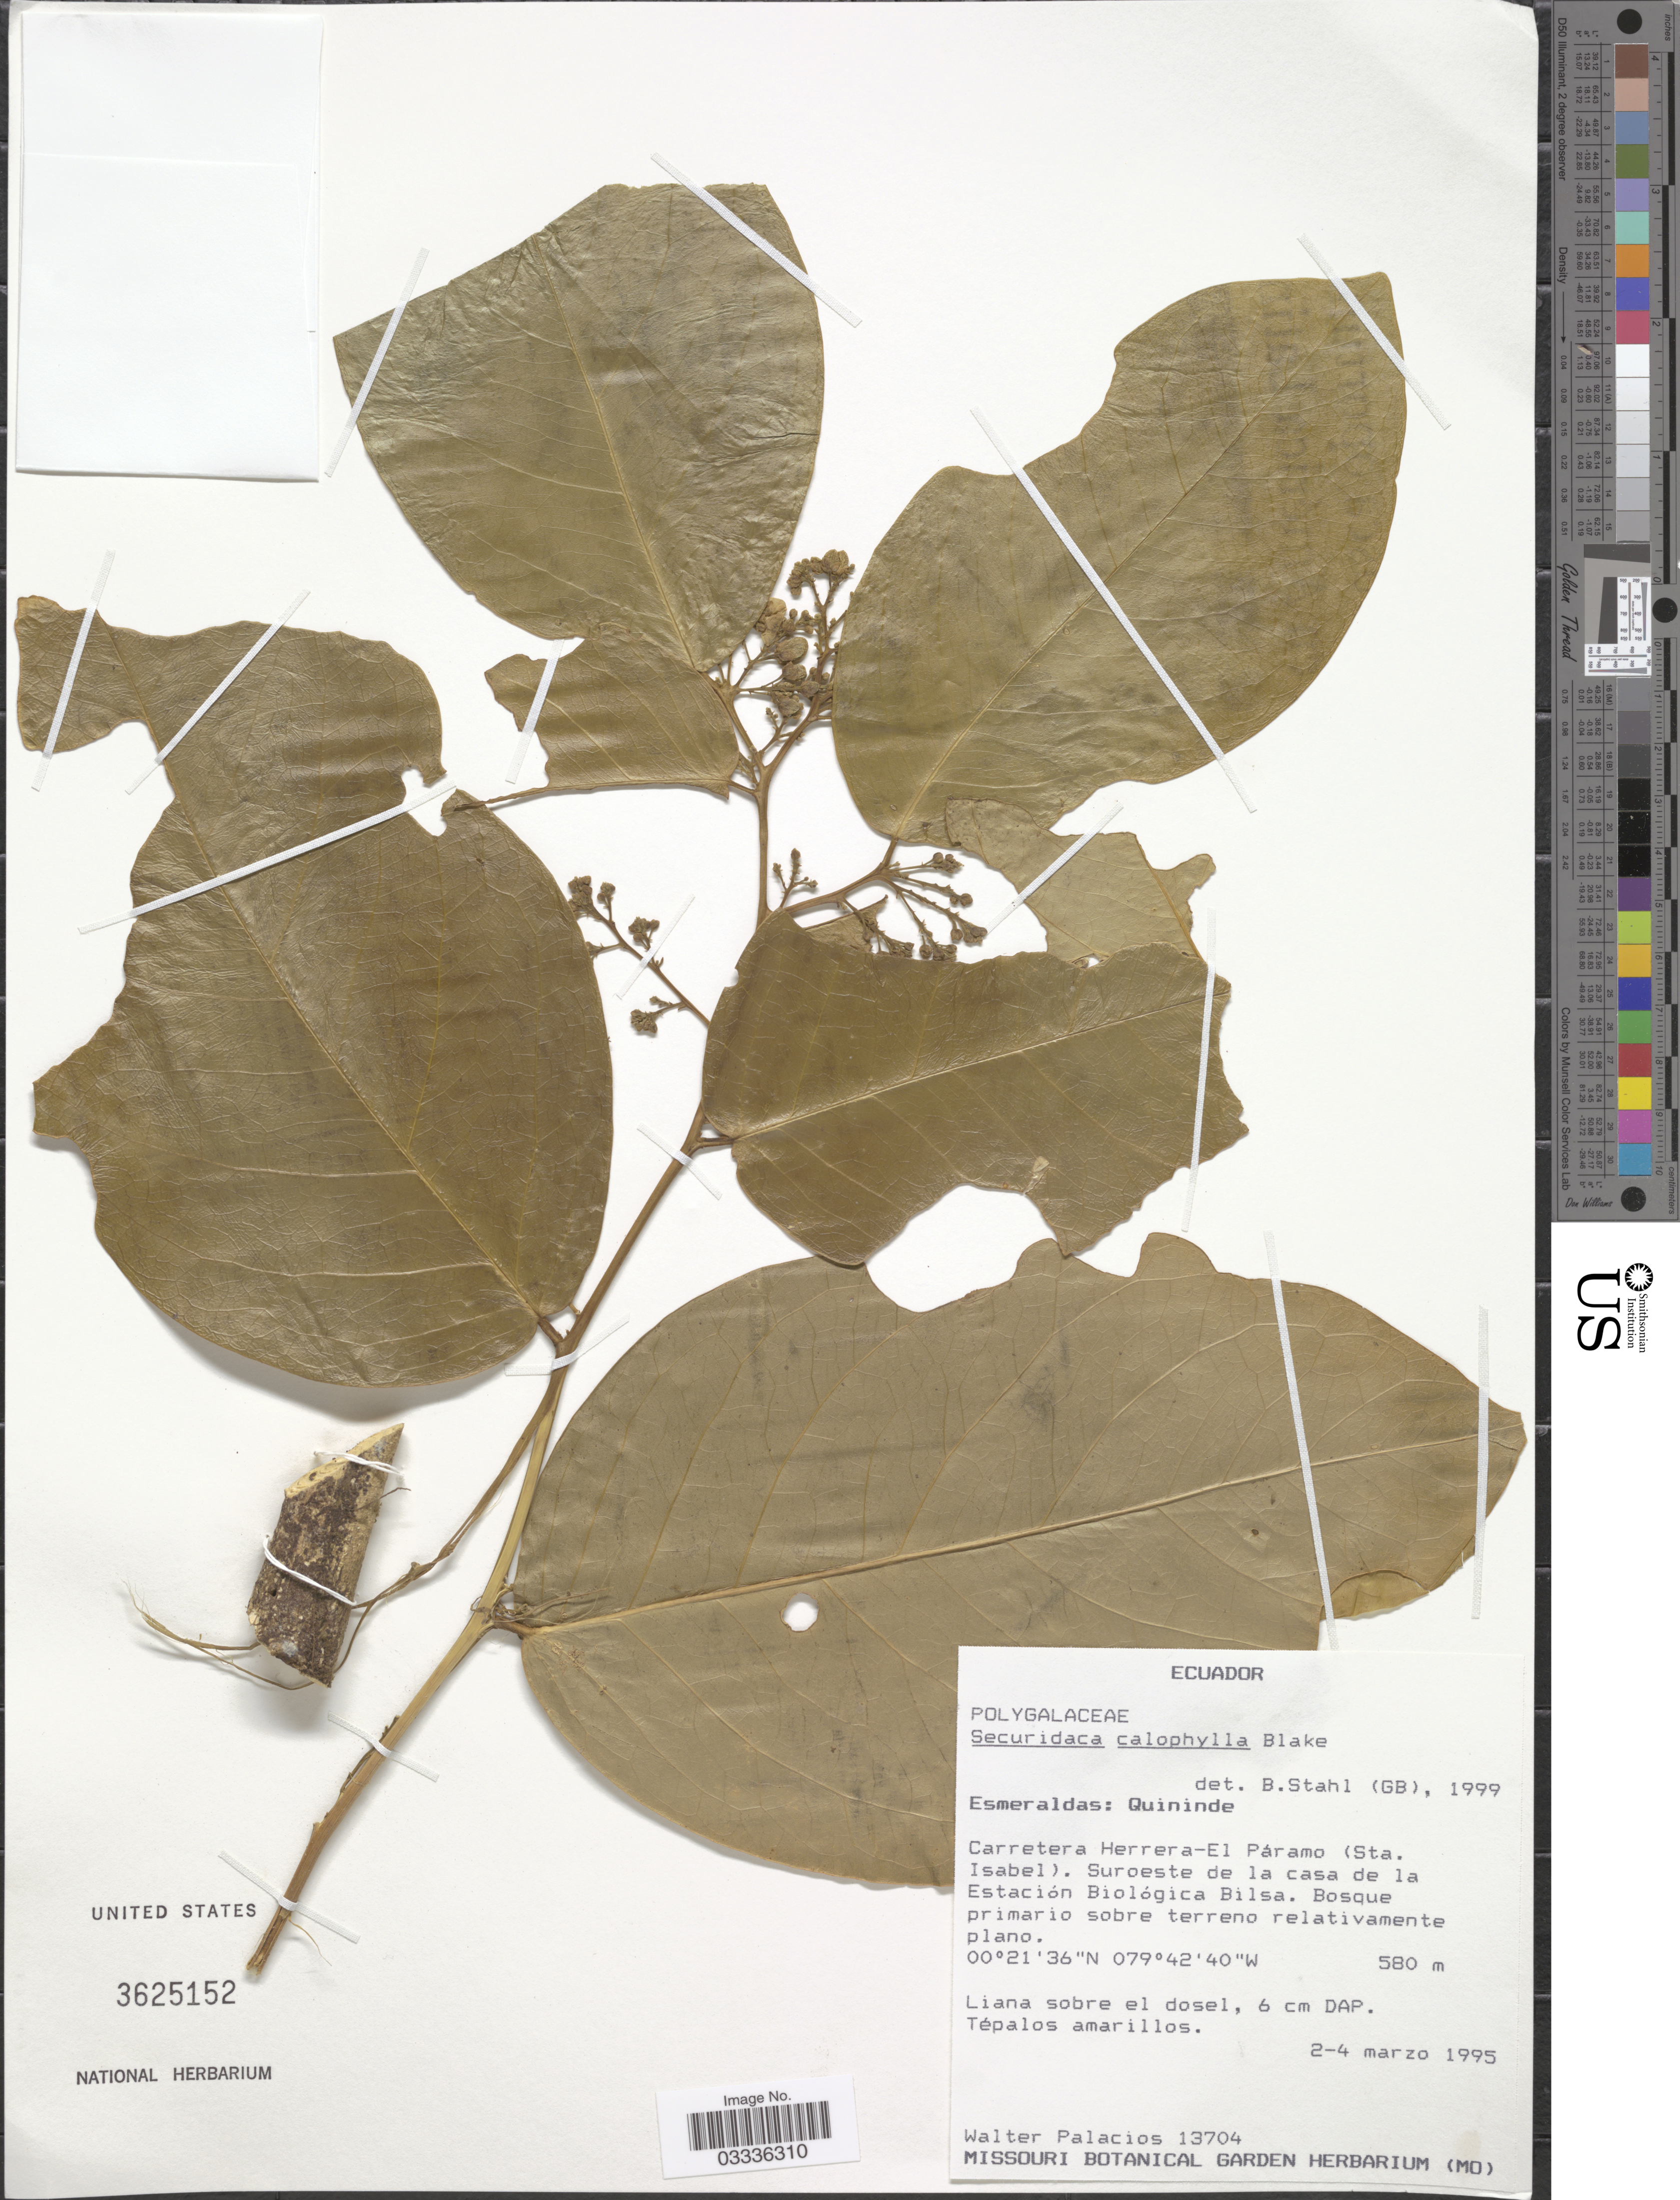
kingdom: Plantae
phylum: Tracheophyta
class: Magnoliopsida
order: Fabales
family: Polygalaceae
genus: Securidaca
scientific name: Securidaca calophylla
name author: (Poepp.) S.F. Blake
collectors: W. Palacios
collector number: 13704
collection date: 1995-03-02/1995-03-04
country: Ecuador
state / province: Esmeraldas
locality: Quininde. Carretera Herrera-El Páramo (Sta. Isabel). Suroeste de la casa de la Estación Biológica Bilsa.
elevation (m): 580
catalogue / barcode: US 3625152